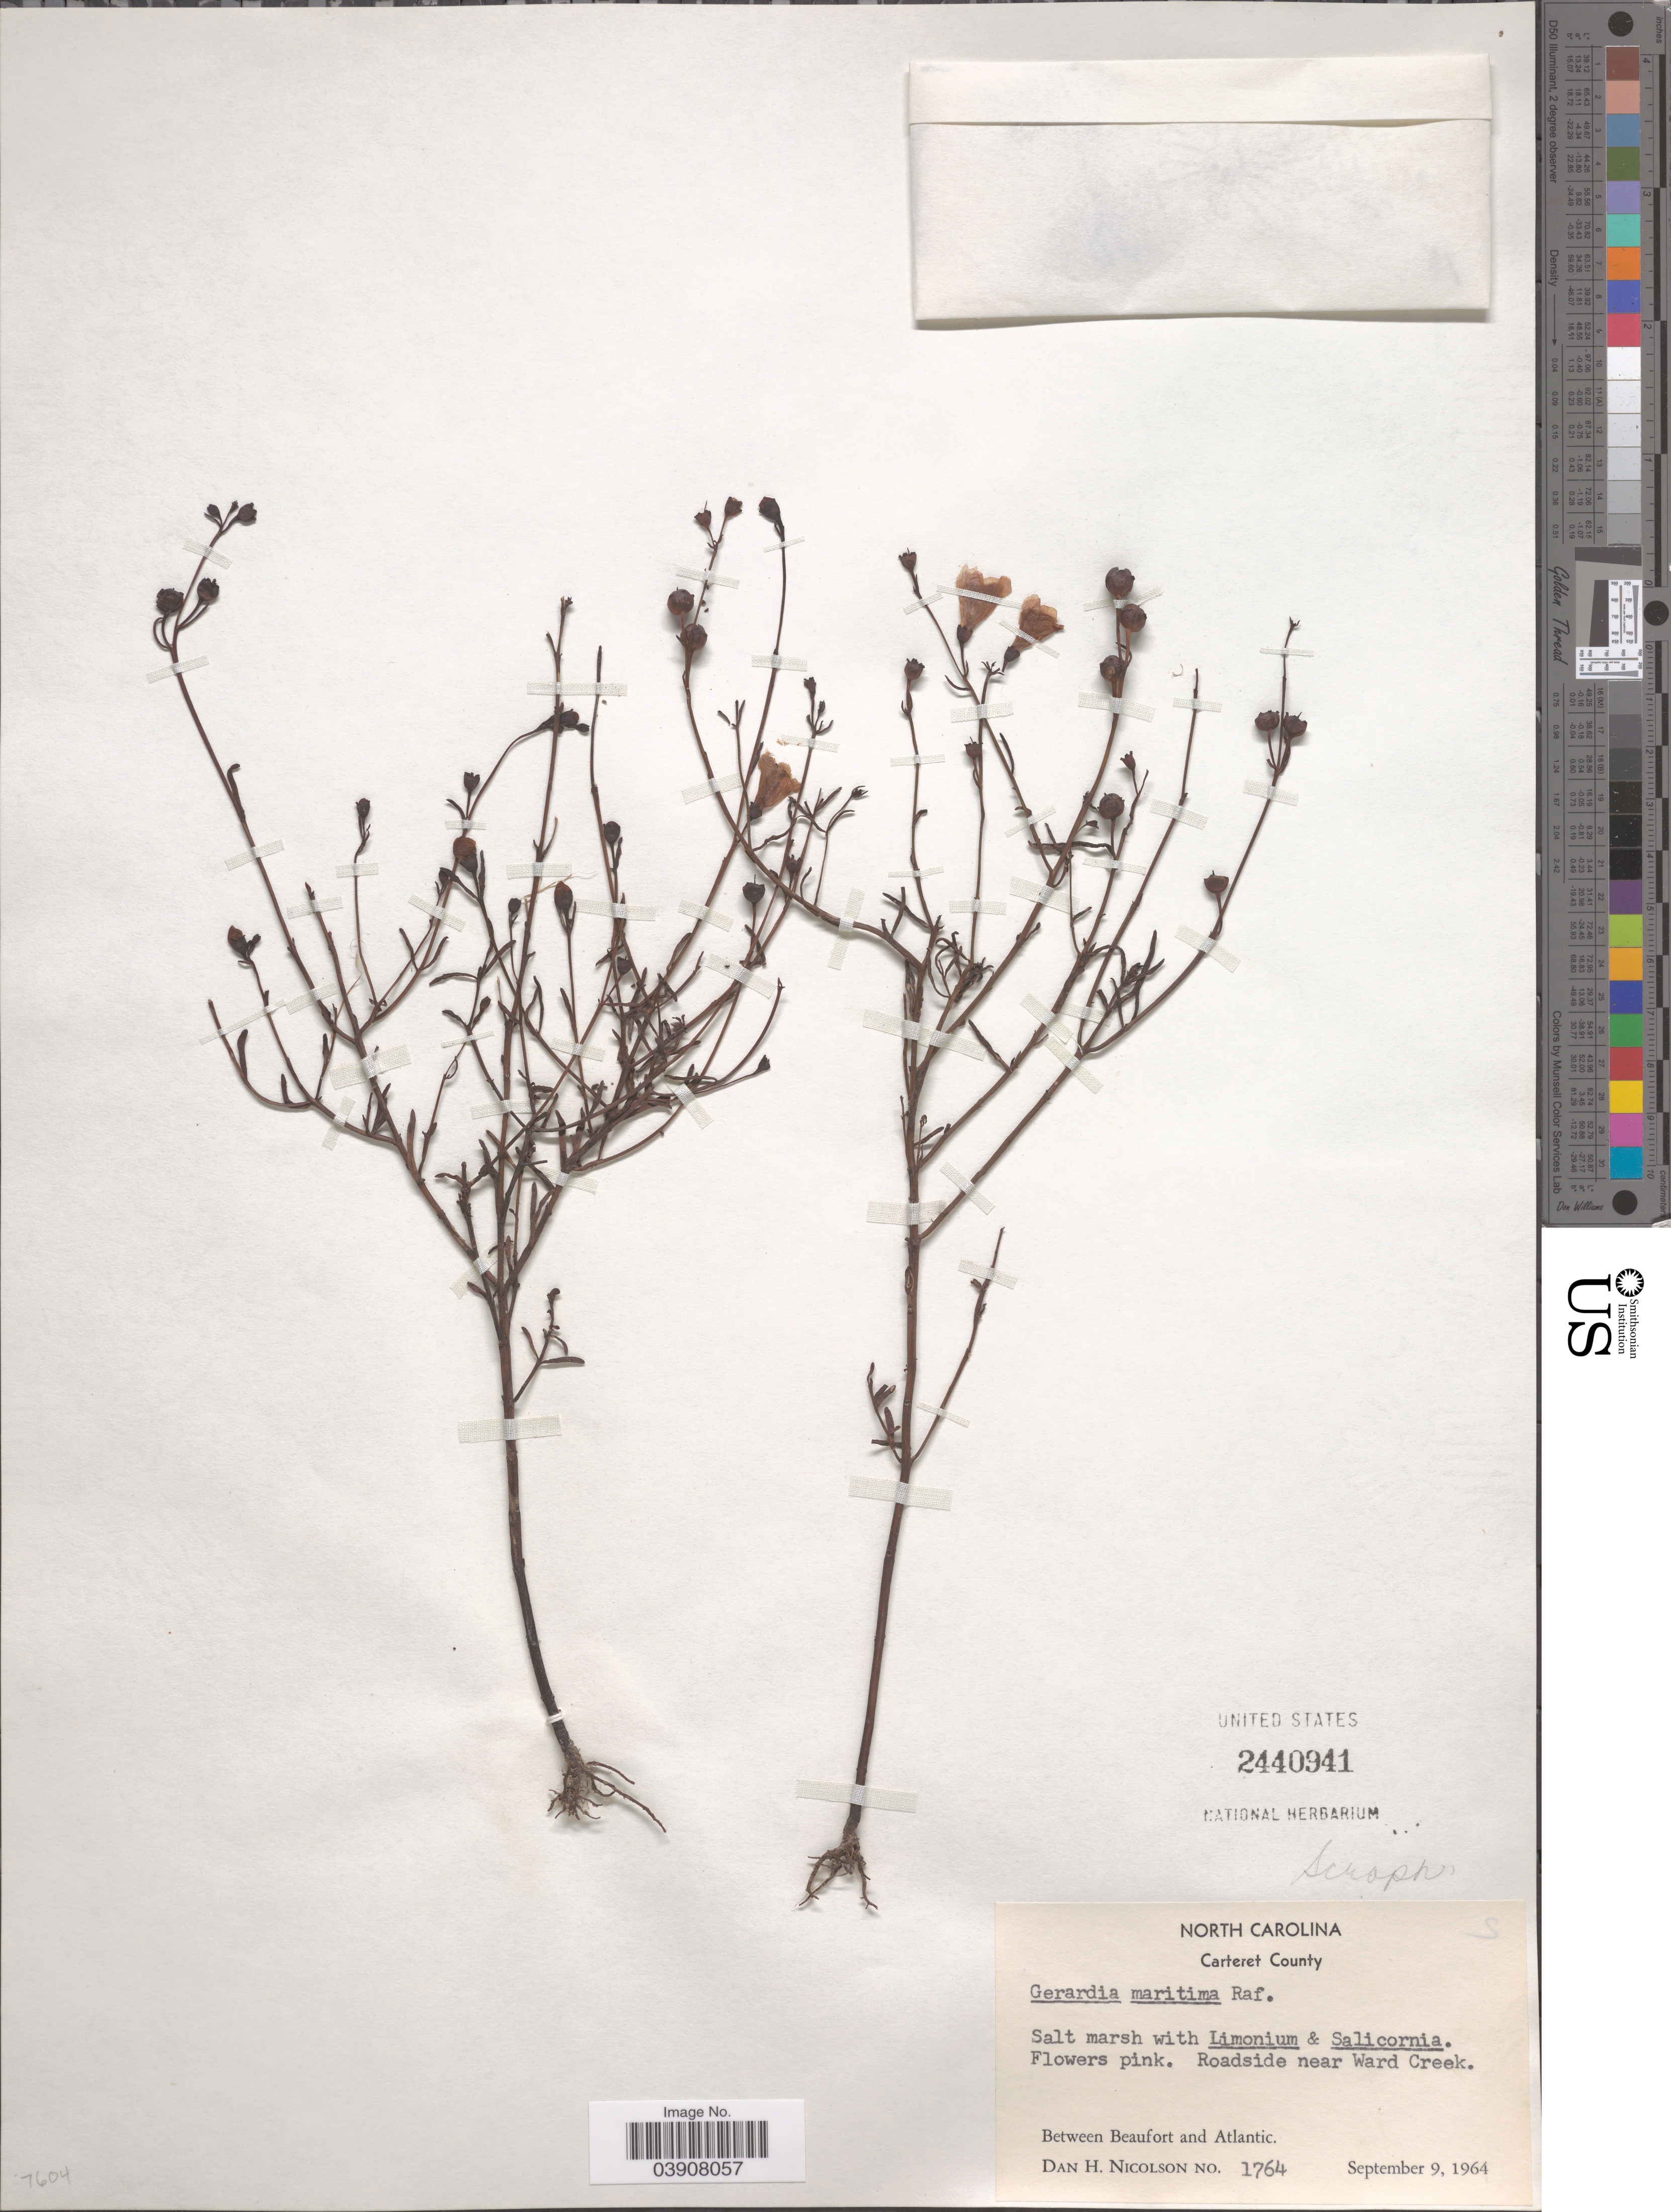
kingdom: Plantae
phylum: Tracheophyta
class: Magnoliopsida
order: Lamiales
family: Orobanchaceae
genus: Agalinis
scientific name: Agalinis maritima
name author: (Raf.) Raf.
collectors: D. H. Nicolson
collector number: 1764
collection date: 1964-09-09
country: United States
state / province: North Carolina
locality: Carteret County. Roadside near Ward Creek. Between Beaufort and Atlantic.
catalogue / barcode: US 2440941